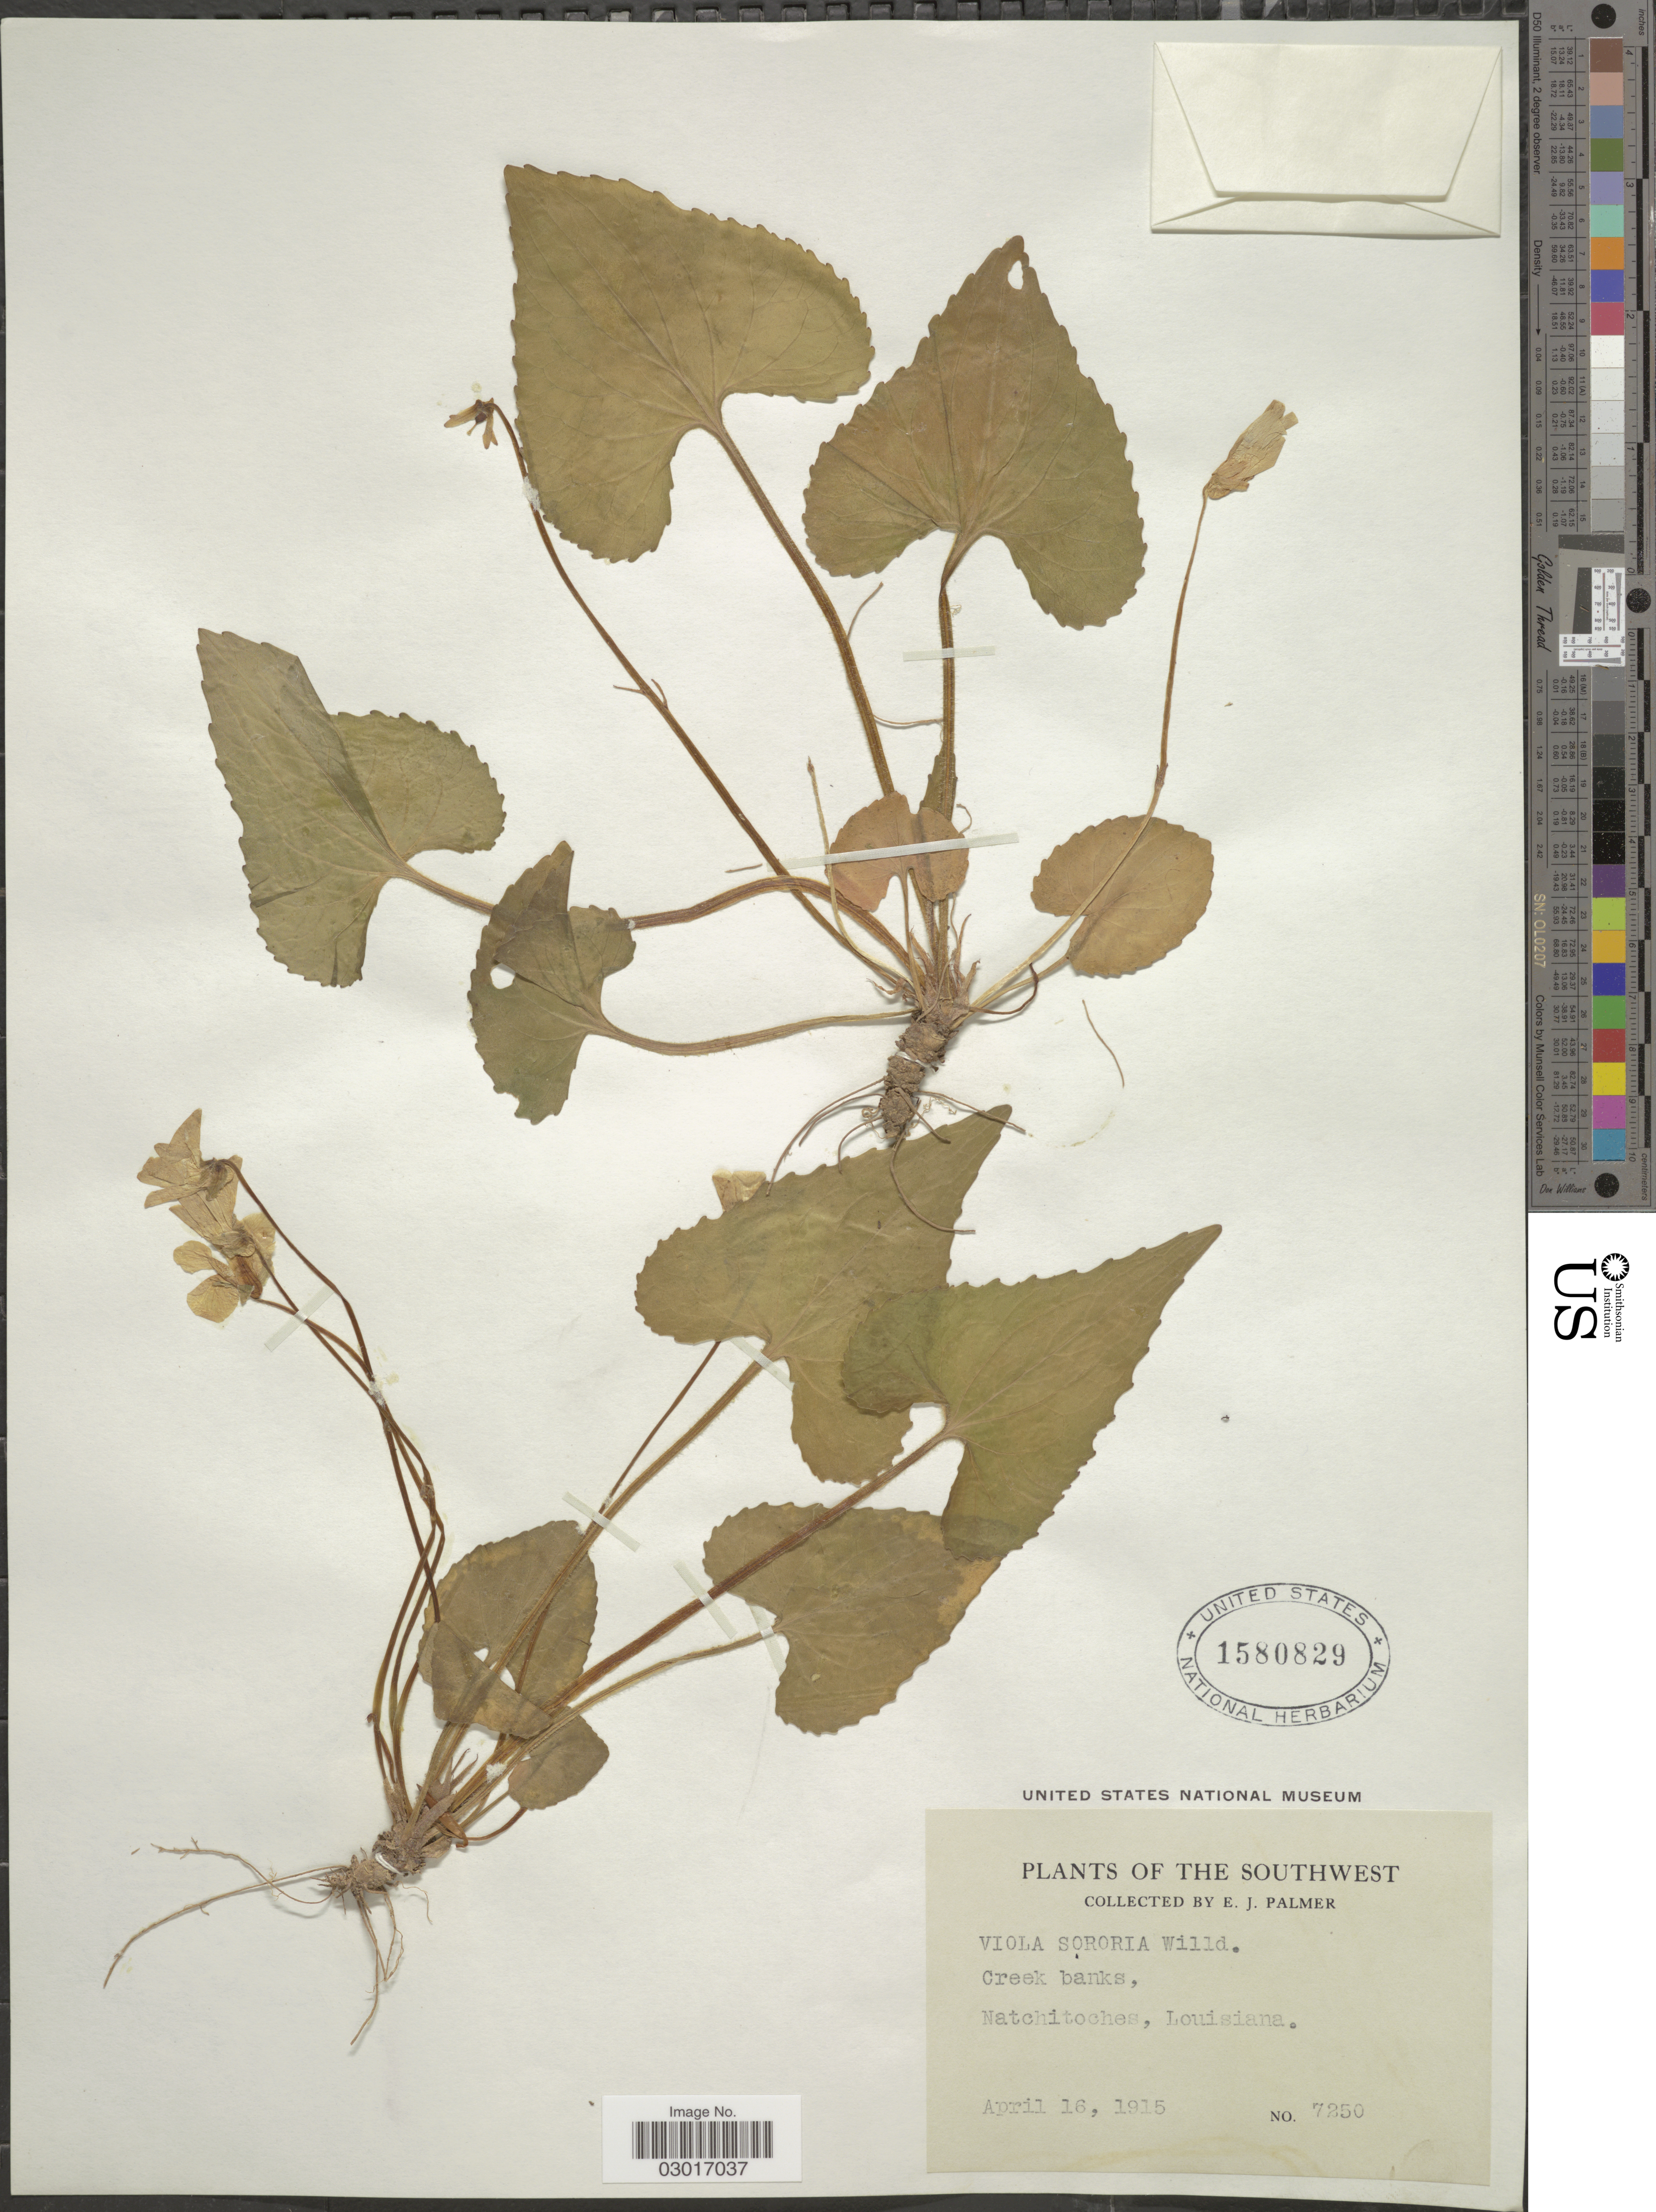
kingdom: Plantae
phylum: Tracheophyta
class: Magnoliopsida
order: Malpighiales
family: Violaceae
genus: Viola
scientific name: Viola sororia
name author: Willd.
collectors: E. J. Palmer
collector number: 7250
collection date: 1915-04-16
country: United States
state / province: Louisiana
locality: The Southwest, Creek banks, Natchitoches.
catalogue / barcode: US 1580829